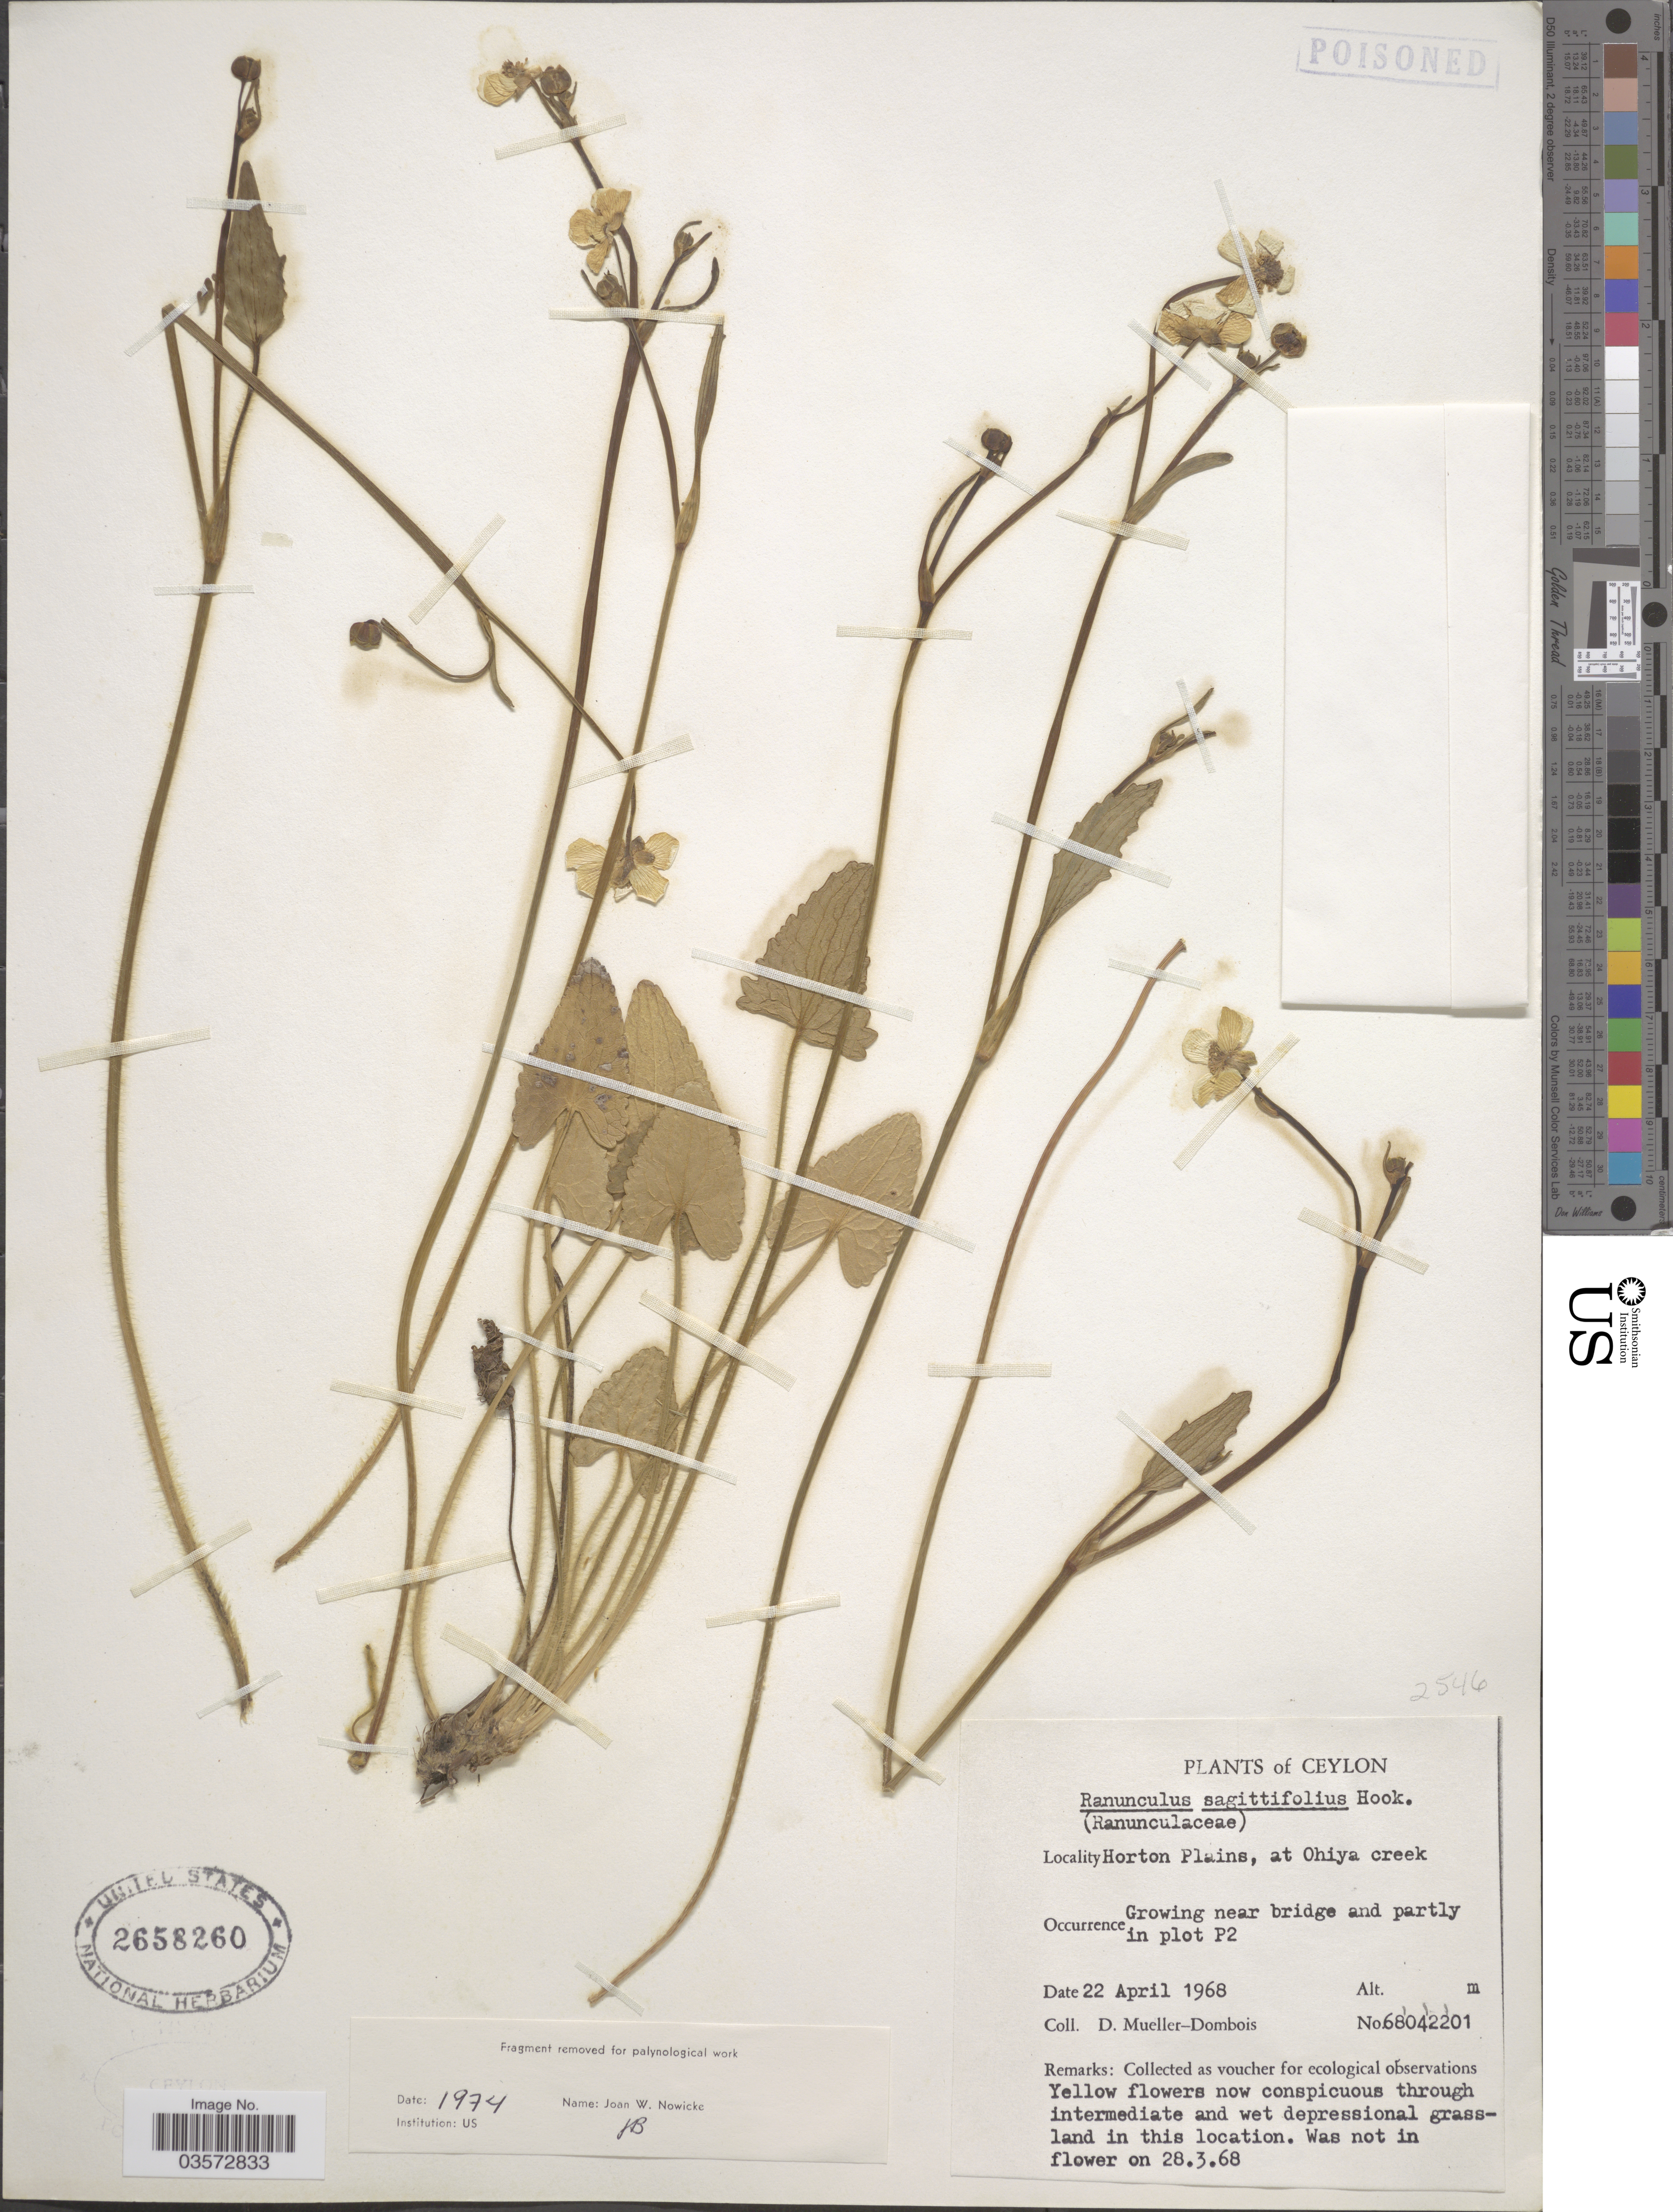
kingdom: Plantae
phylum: Tracheophyta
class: Magnoliopsida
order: Ranunculales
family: Ranunculaceae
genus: Ranunculus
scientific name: Ranunculus sagittifolius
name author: Hook.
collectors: D. Mueller-Dombois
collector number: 68042201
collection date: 1968-04-22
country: Sri Lanka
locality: Ceylon. Hoton Plains, at Ohiya creek. Near bridge and partly in plot P2.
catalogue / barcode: US 2658260